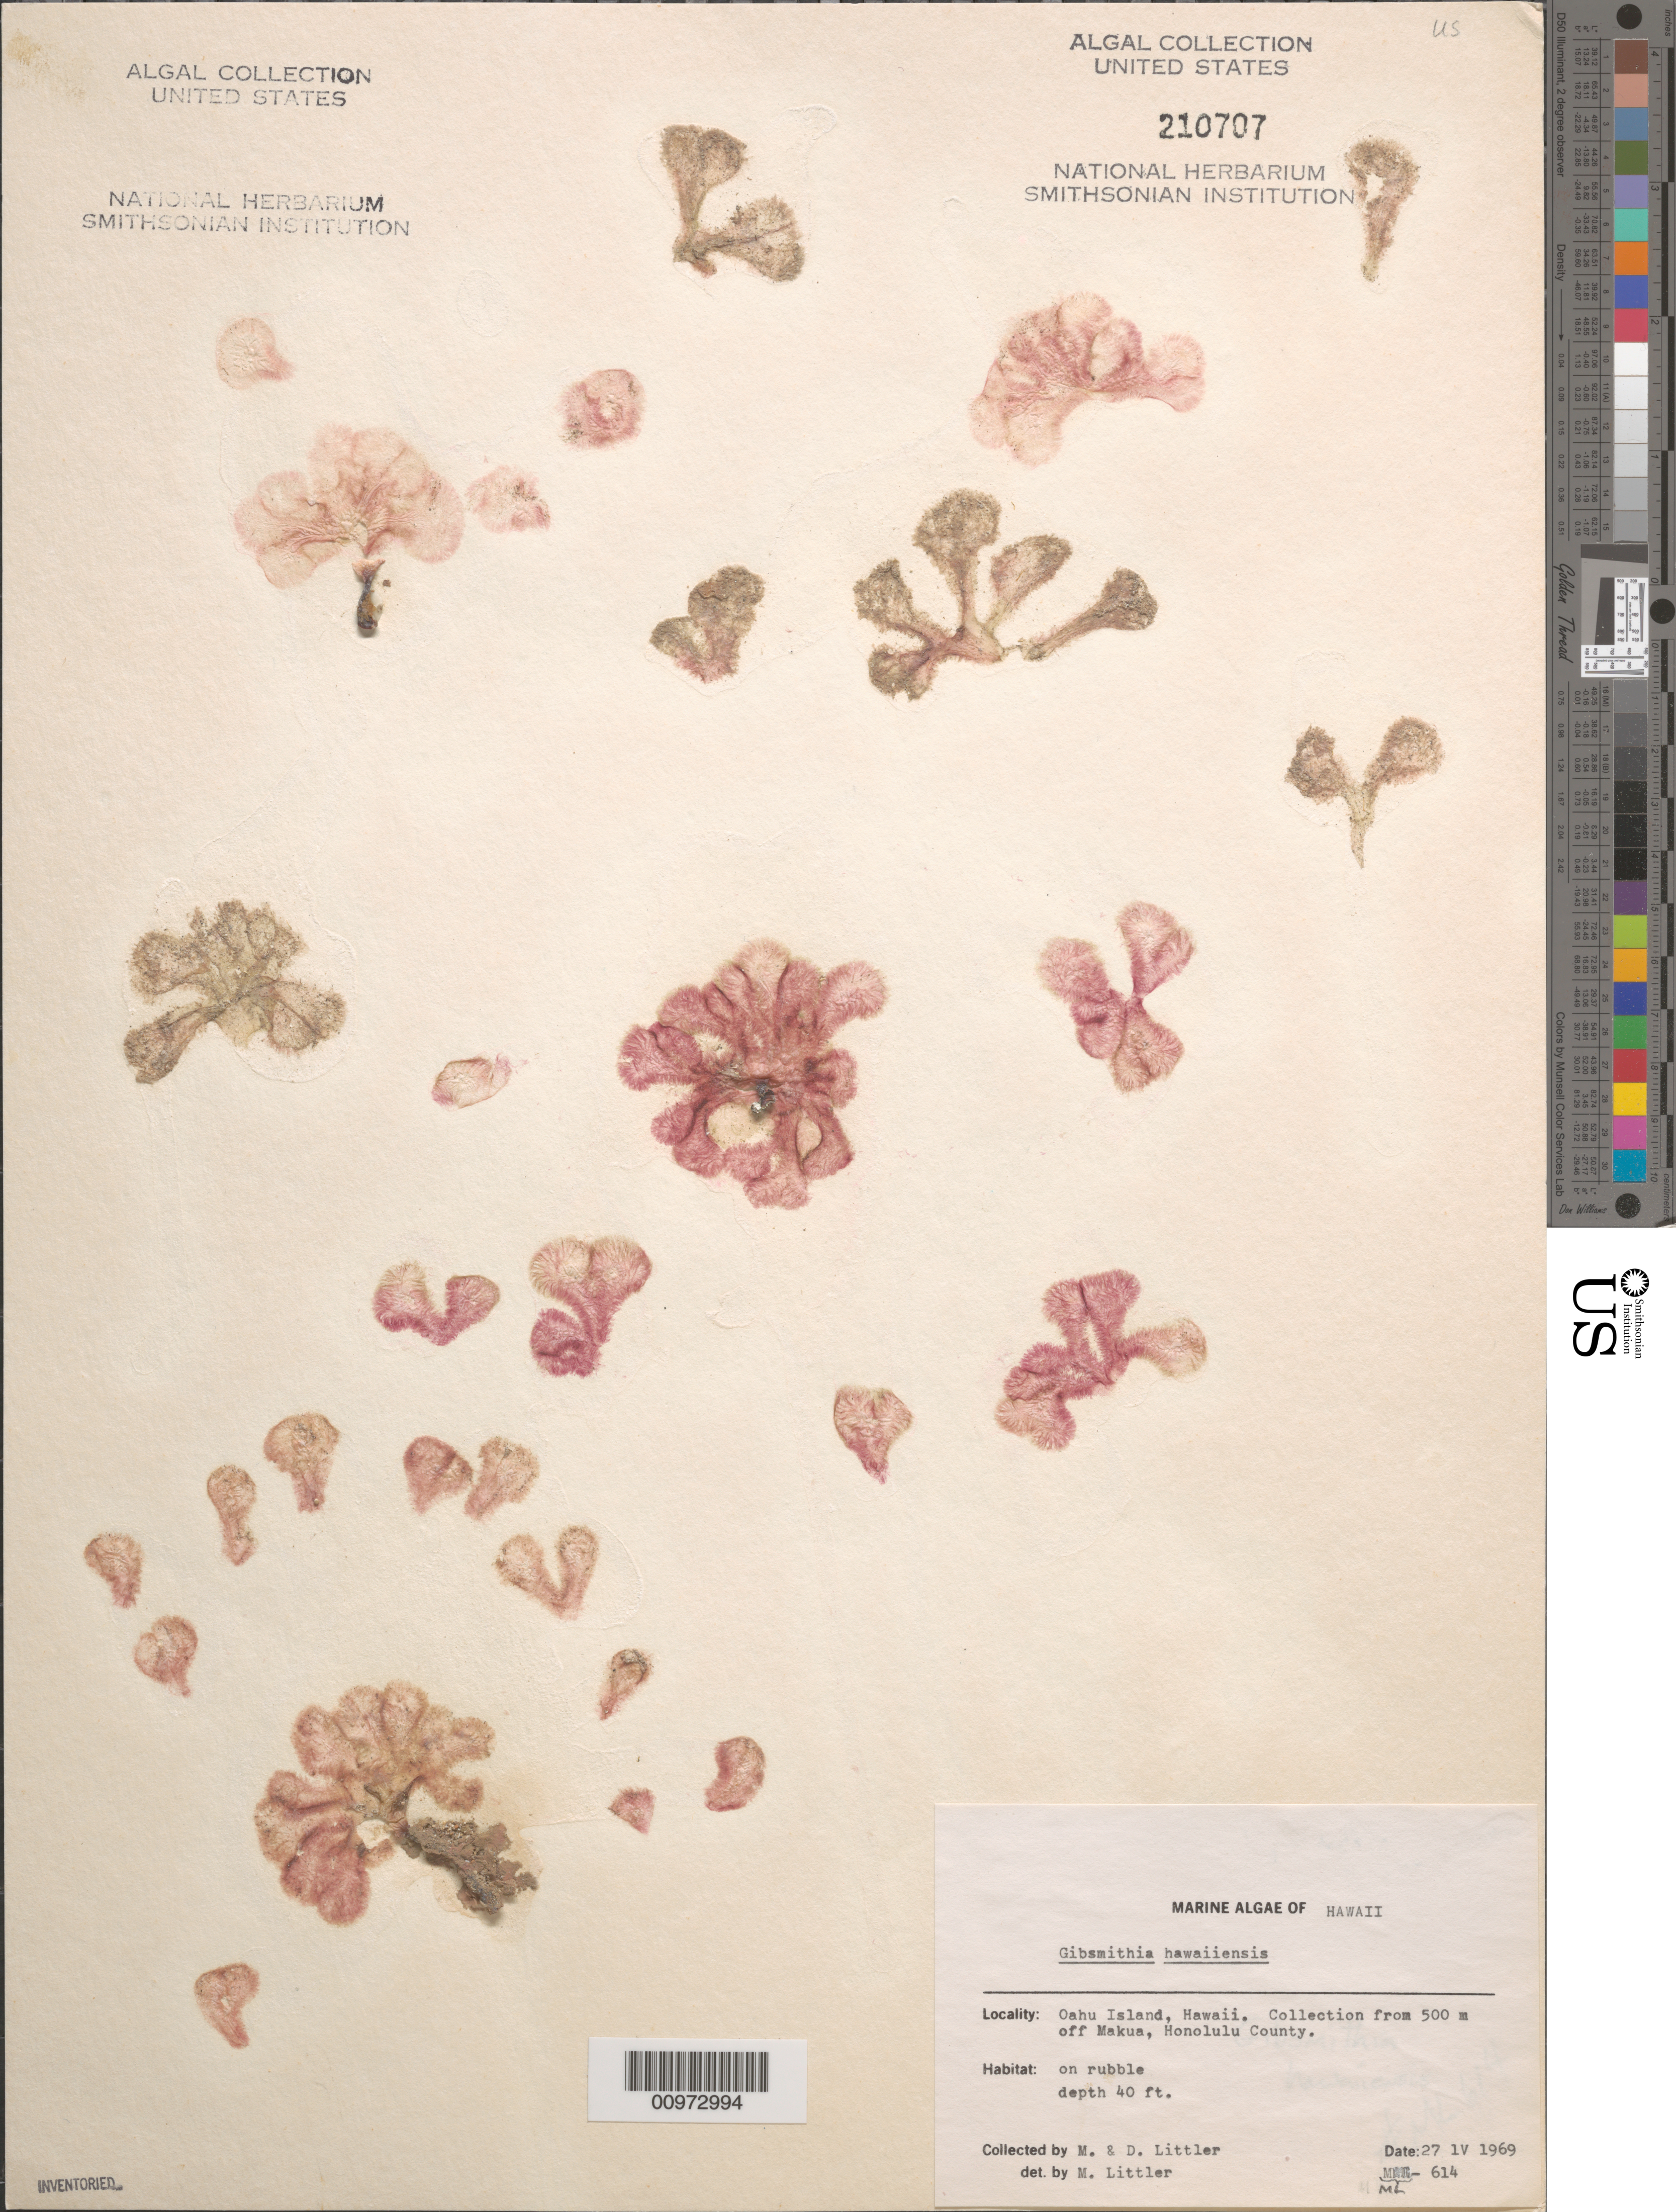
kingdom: Plantae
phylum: Rhodophyta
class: Florideophyceae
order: Gigartinales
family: Dumontiaceae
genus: Gibsmithia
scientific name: Gibsmithia hawaiiensis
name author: Doty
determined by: Littler, M. M.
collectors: M. M. Littler & D. S. Littler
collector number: ML-614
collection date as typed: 27 Apr 1969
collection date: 1969-04-27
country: United States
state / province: Hawaii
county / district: Honolulu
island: Oahu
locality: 500 m off Makua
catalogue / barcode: US 210707